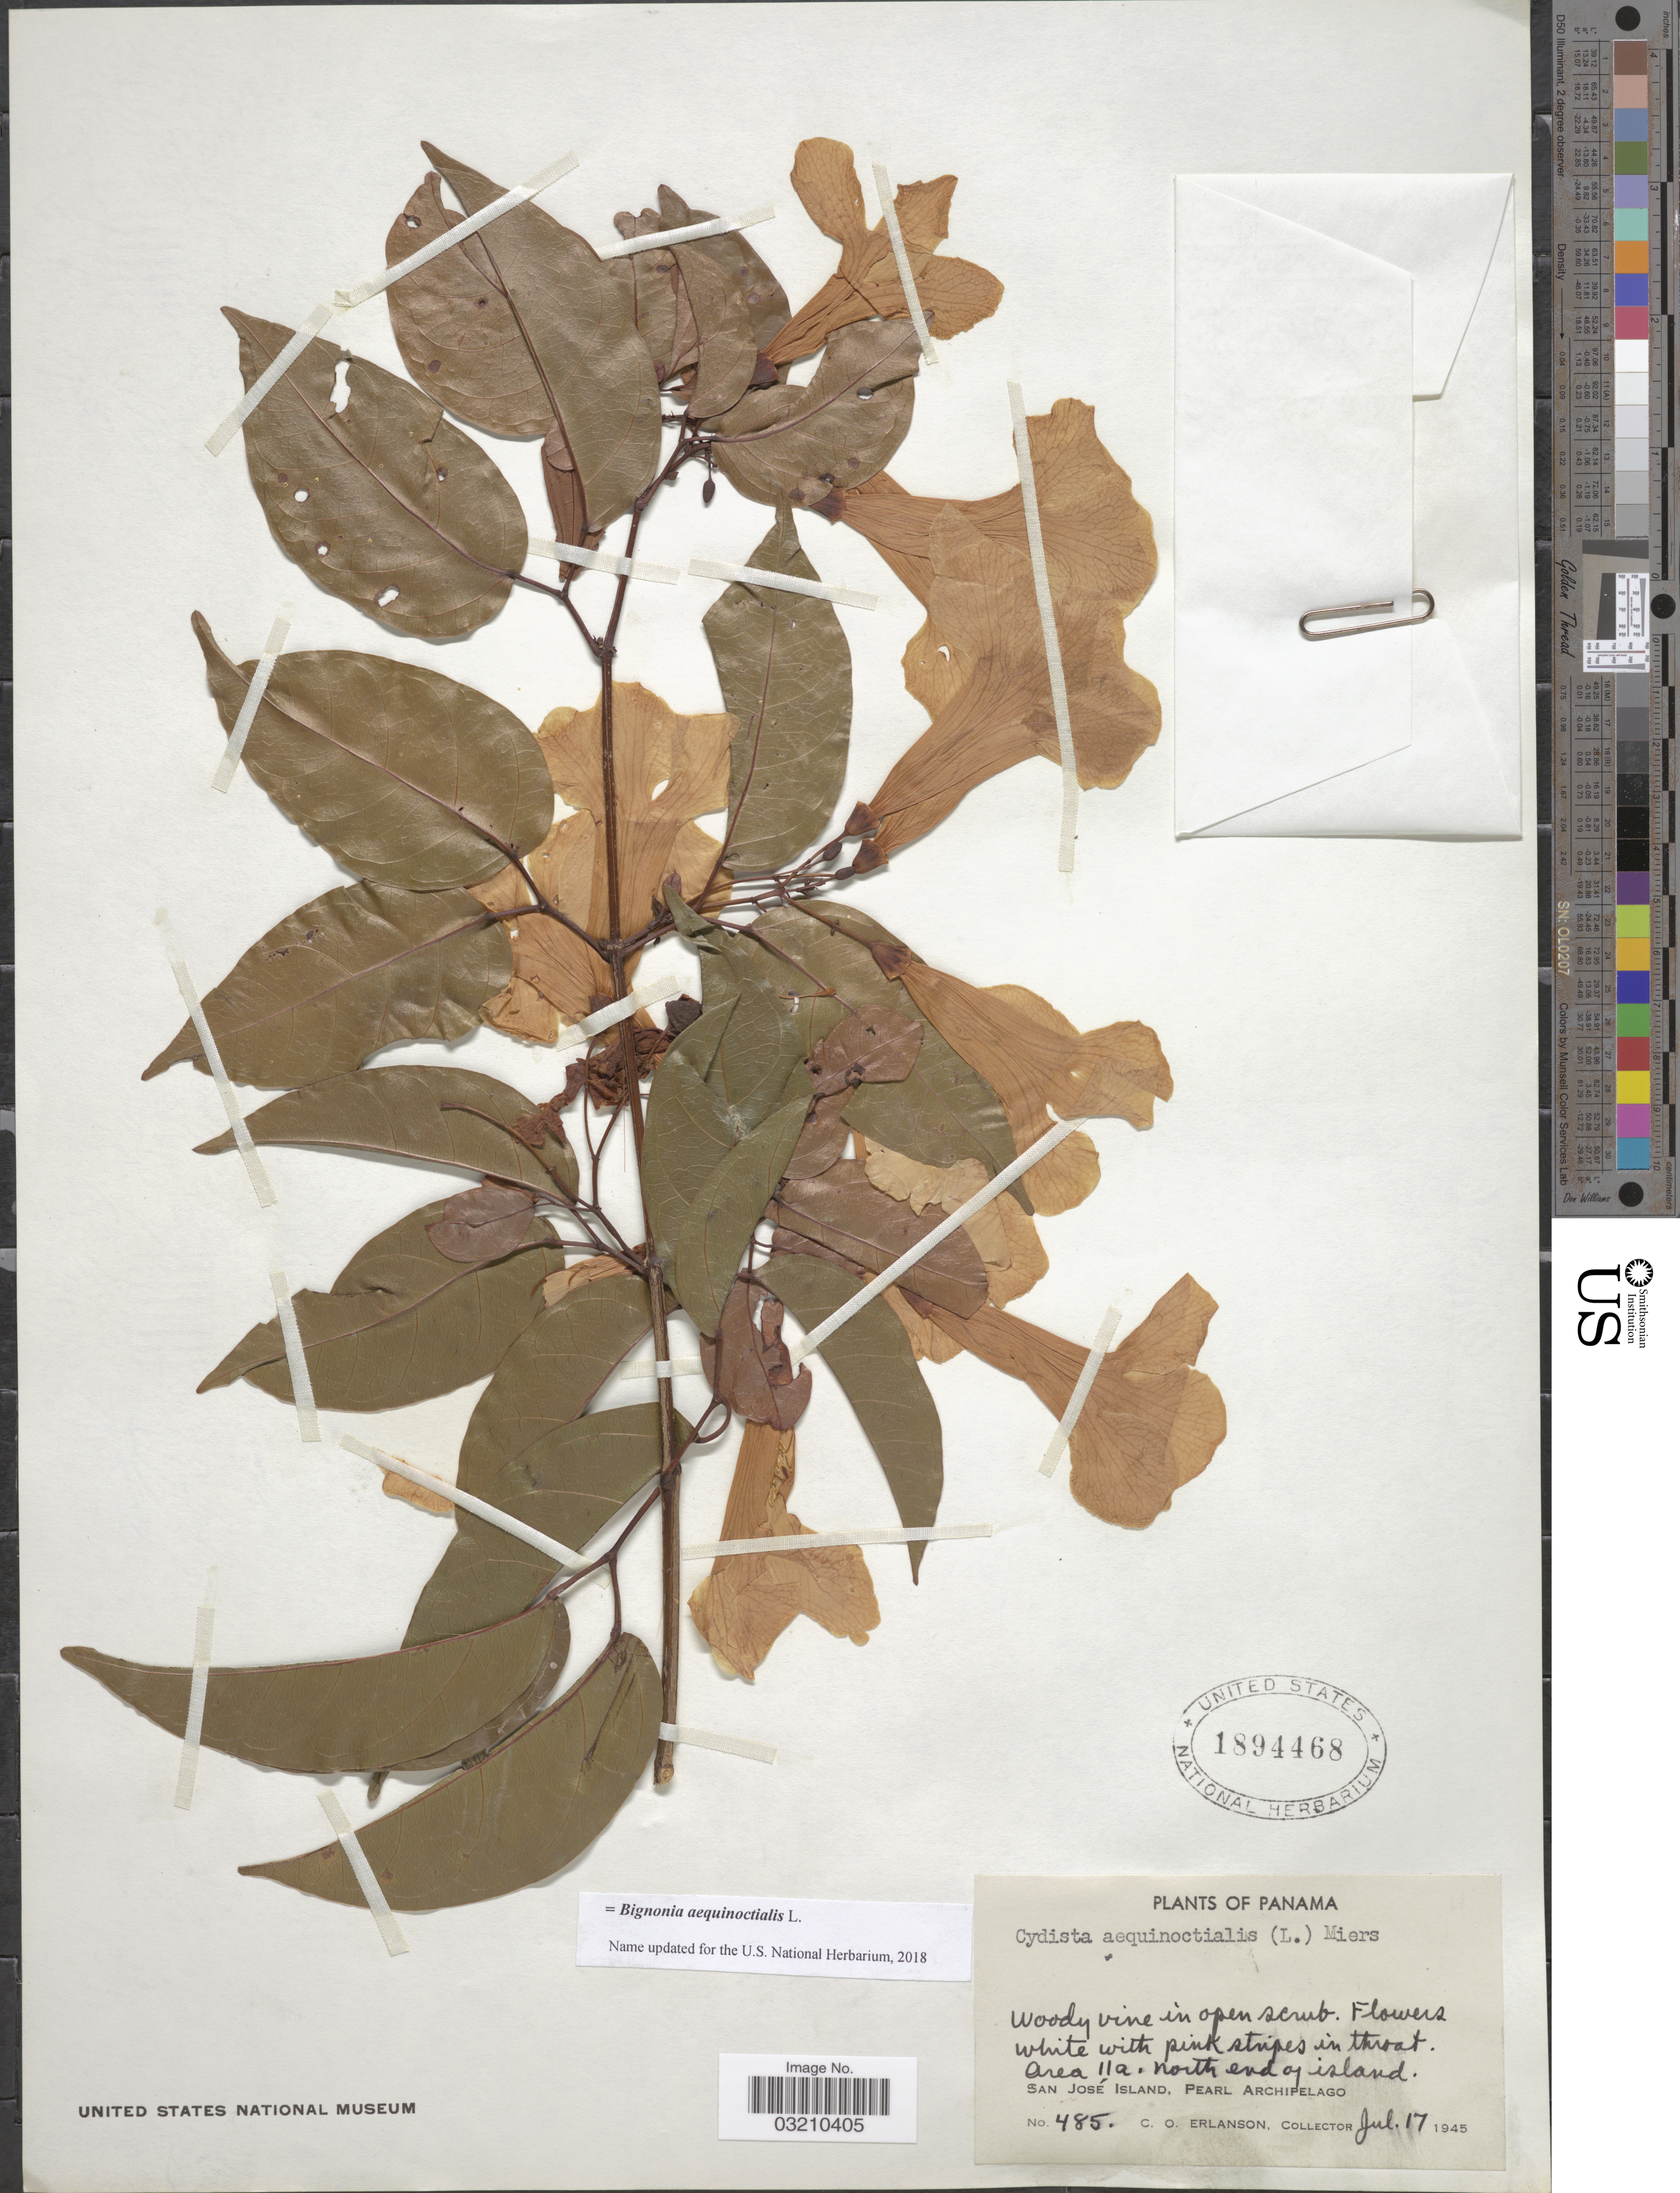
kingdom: Plantae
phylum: Tracheophyta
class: Magnoliopsida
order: Lamiales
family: Bignoniaceae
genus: Bignonia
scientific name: Bignonia aequinoctialis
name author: L.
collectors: C. O. Erlanson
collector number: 485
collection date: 1945-07-17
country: Panama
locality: Area 11a. north end of island. San José Island, Pear Archipelago.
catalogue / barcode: US 1894468